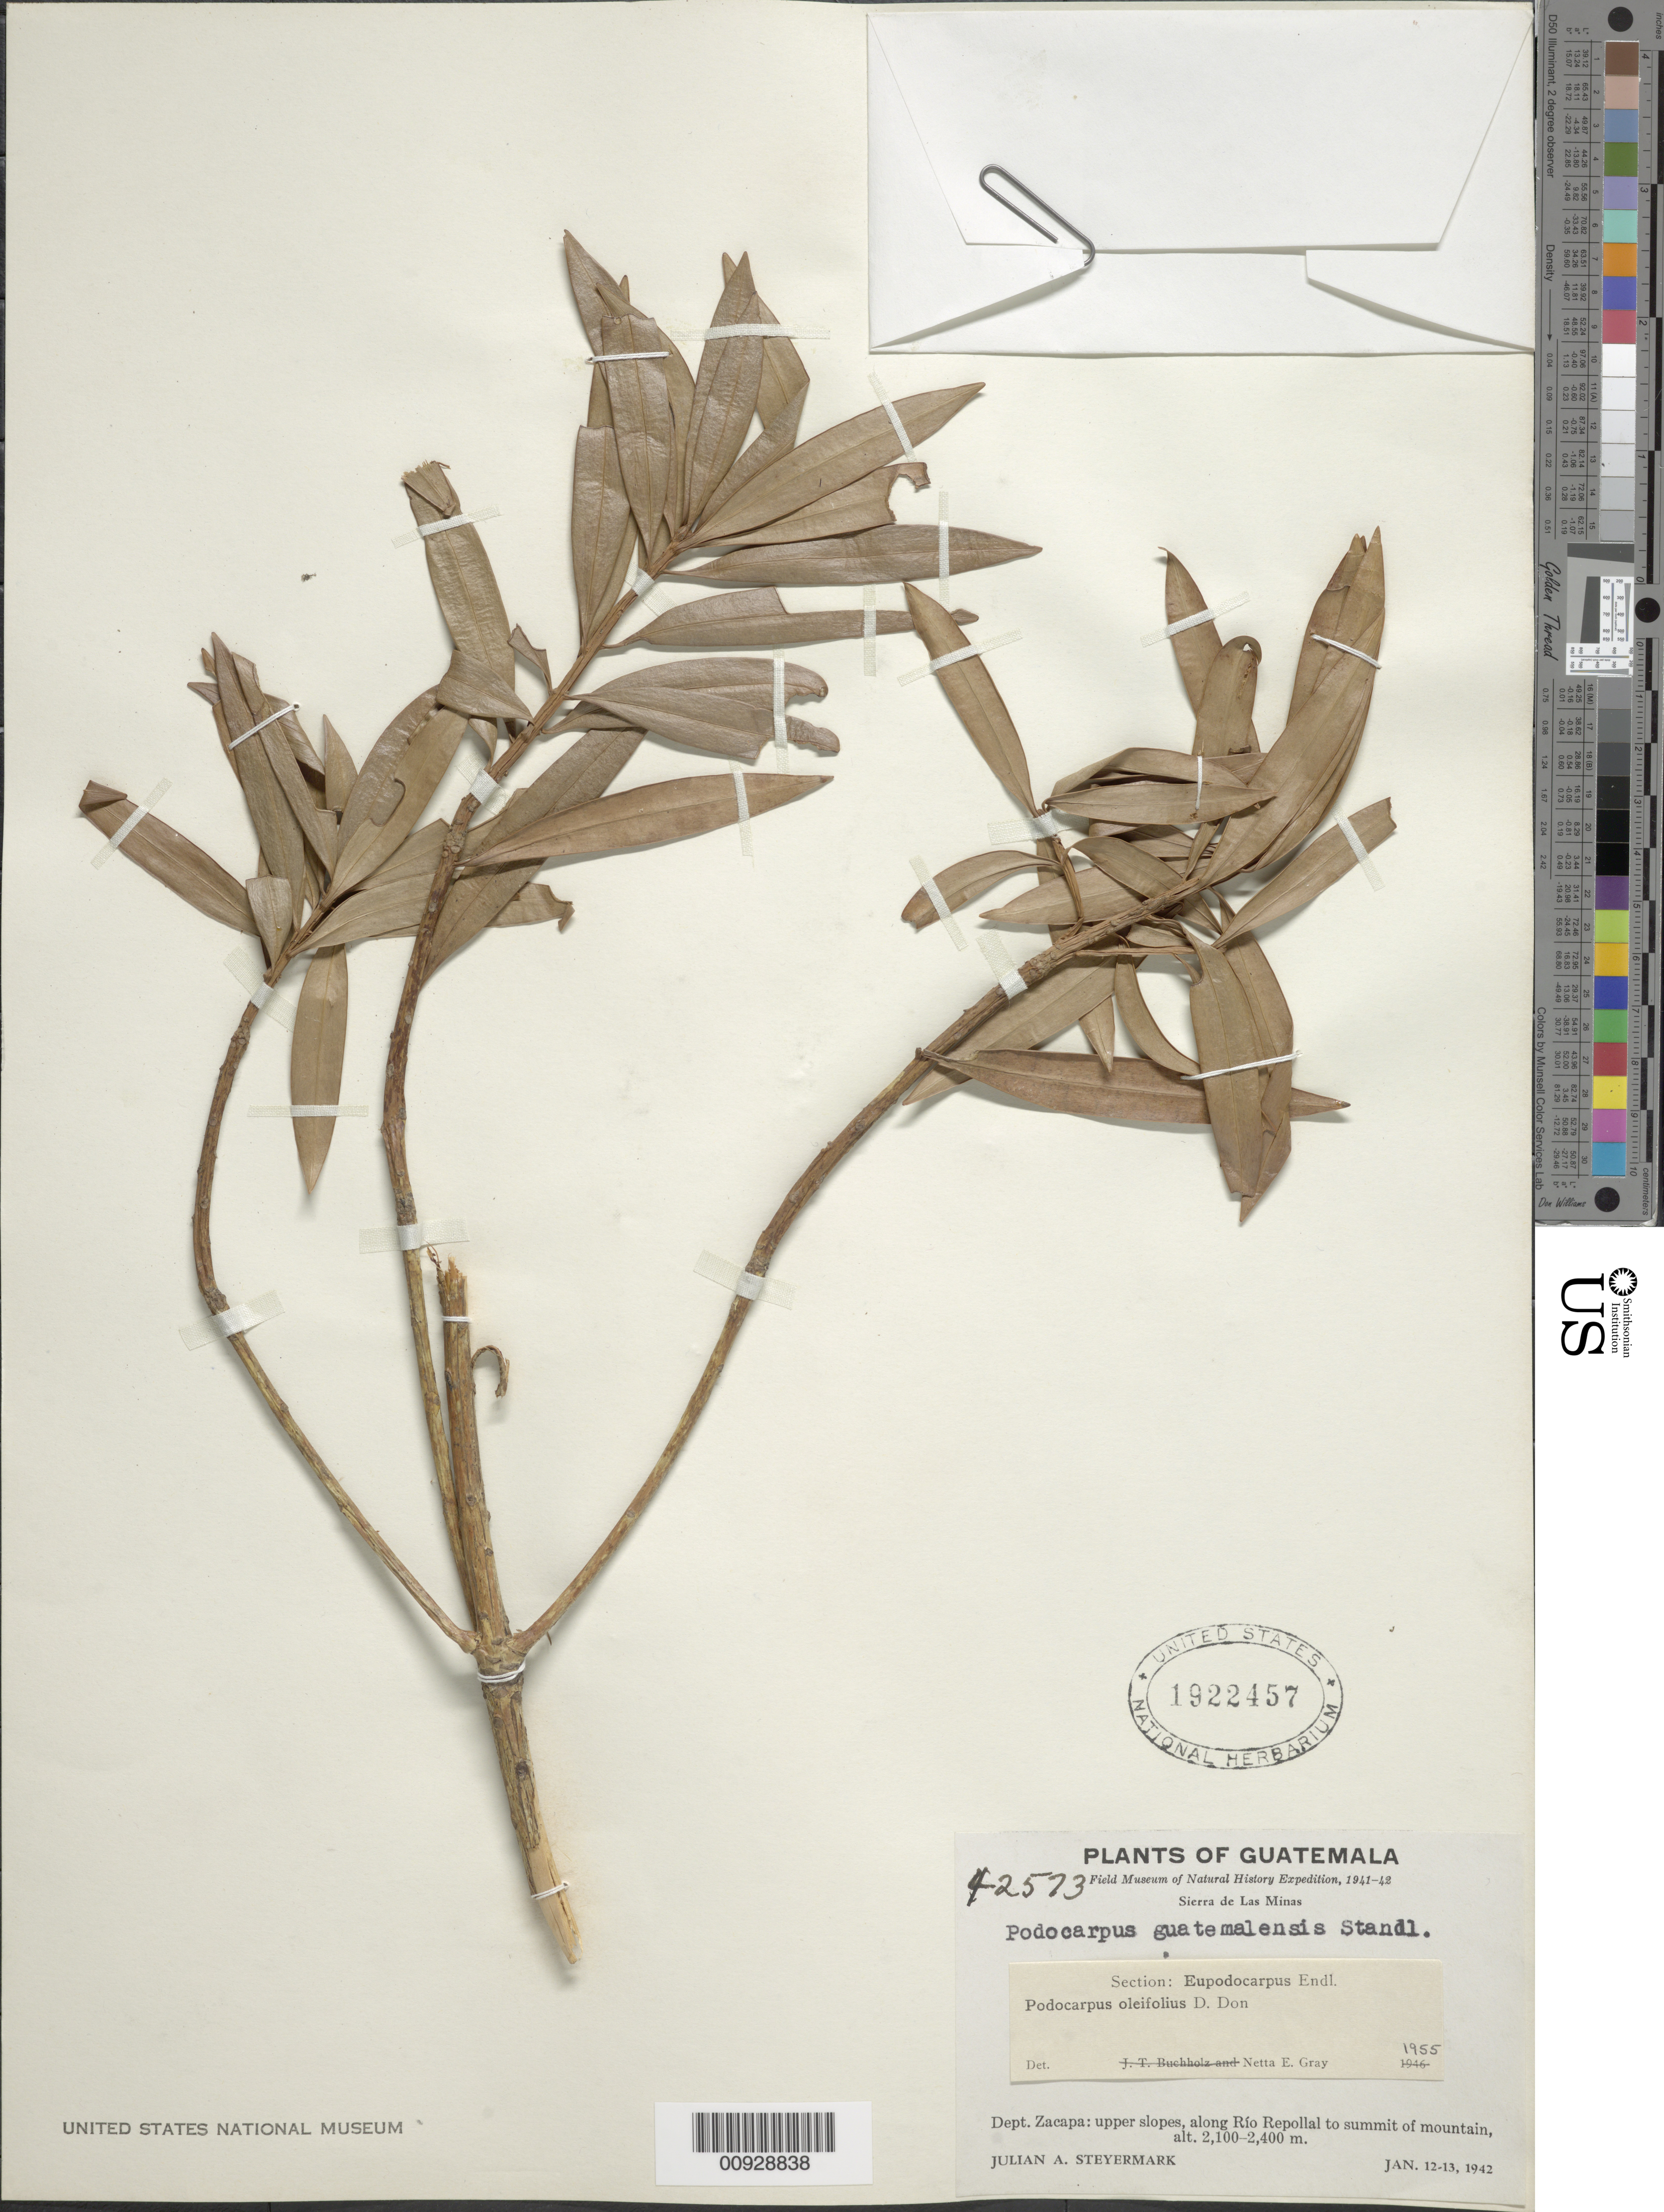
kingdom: Plantae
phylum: Tracheophyta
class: Pinopsida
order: Pinales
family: Podocarpaceae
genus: Podocarpus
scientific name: Podocarpus oleifolius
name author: D. Don ex Lamb.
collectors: J. Steyermark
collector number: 42573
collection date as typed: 12 Jan 1942 to 13 Jan 1942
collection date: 1942-01-12/1942-01-13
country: Guatemala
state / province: Zacapa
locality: Dept. Zacapa: upper slopes, along Río Repollal to summit of mountain. Sierra de Las Minas.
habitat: Upper slopes along Río to summit of mountain.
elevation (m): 2400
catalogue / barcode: US 1922457